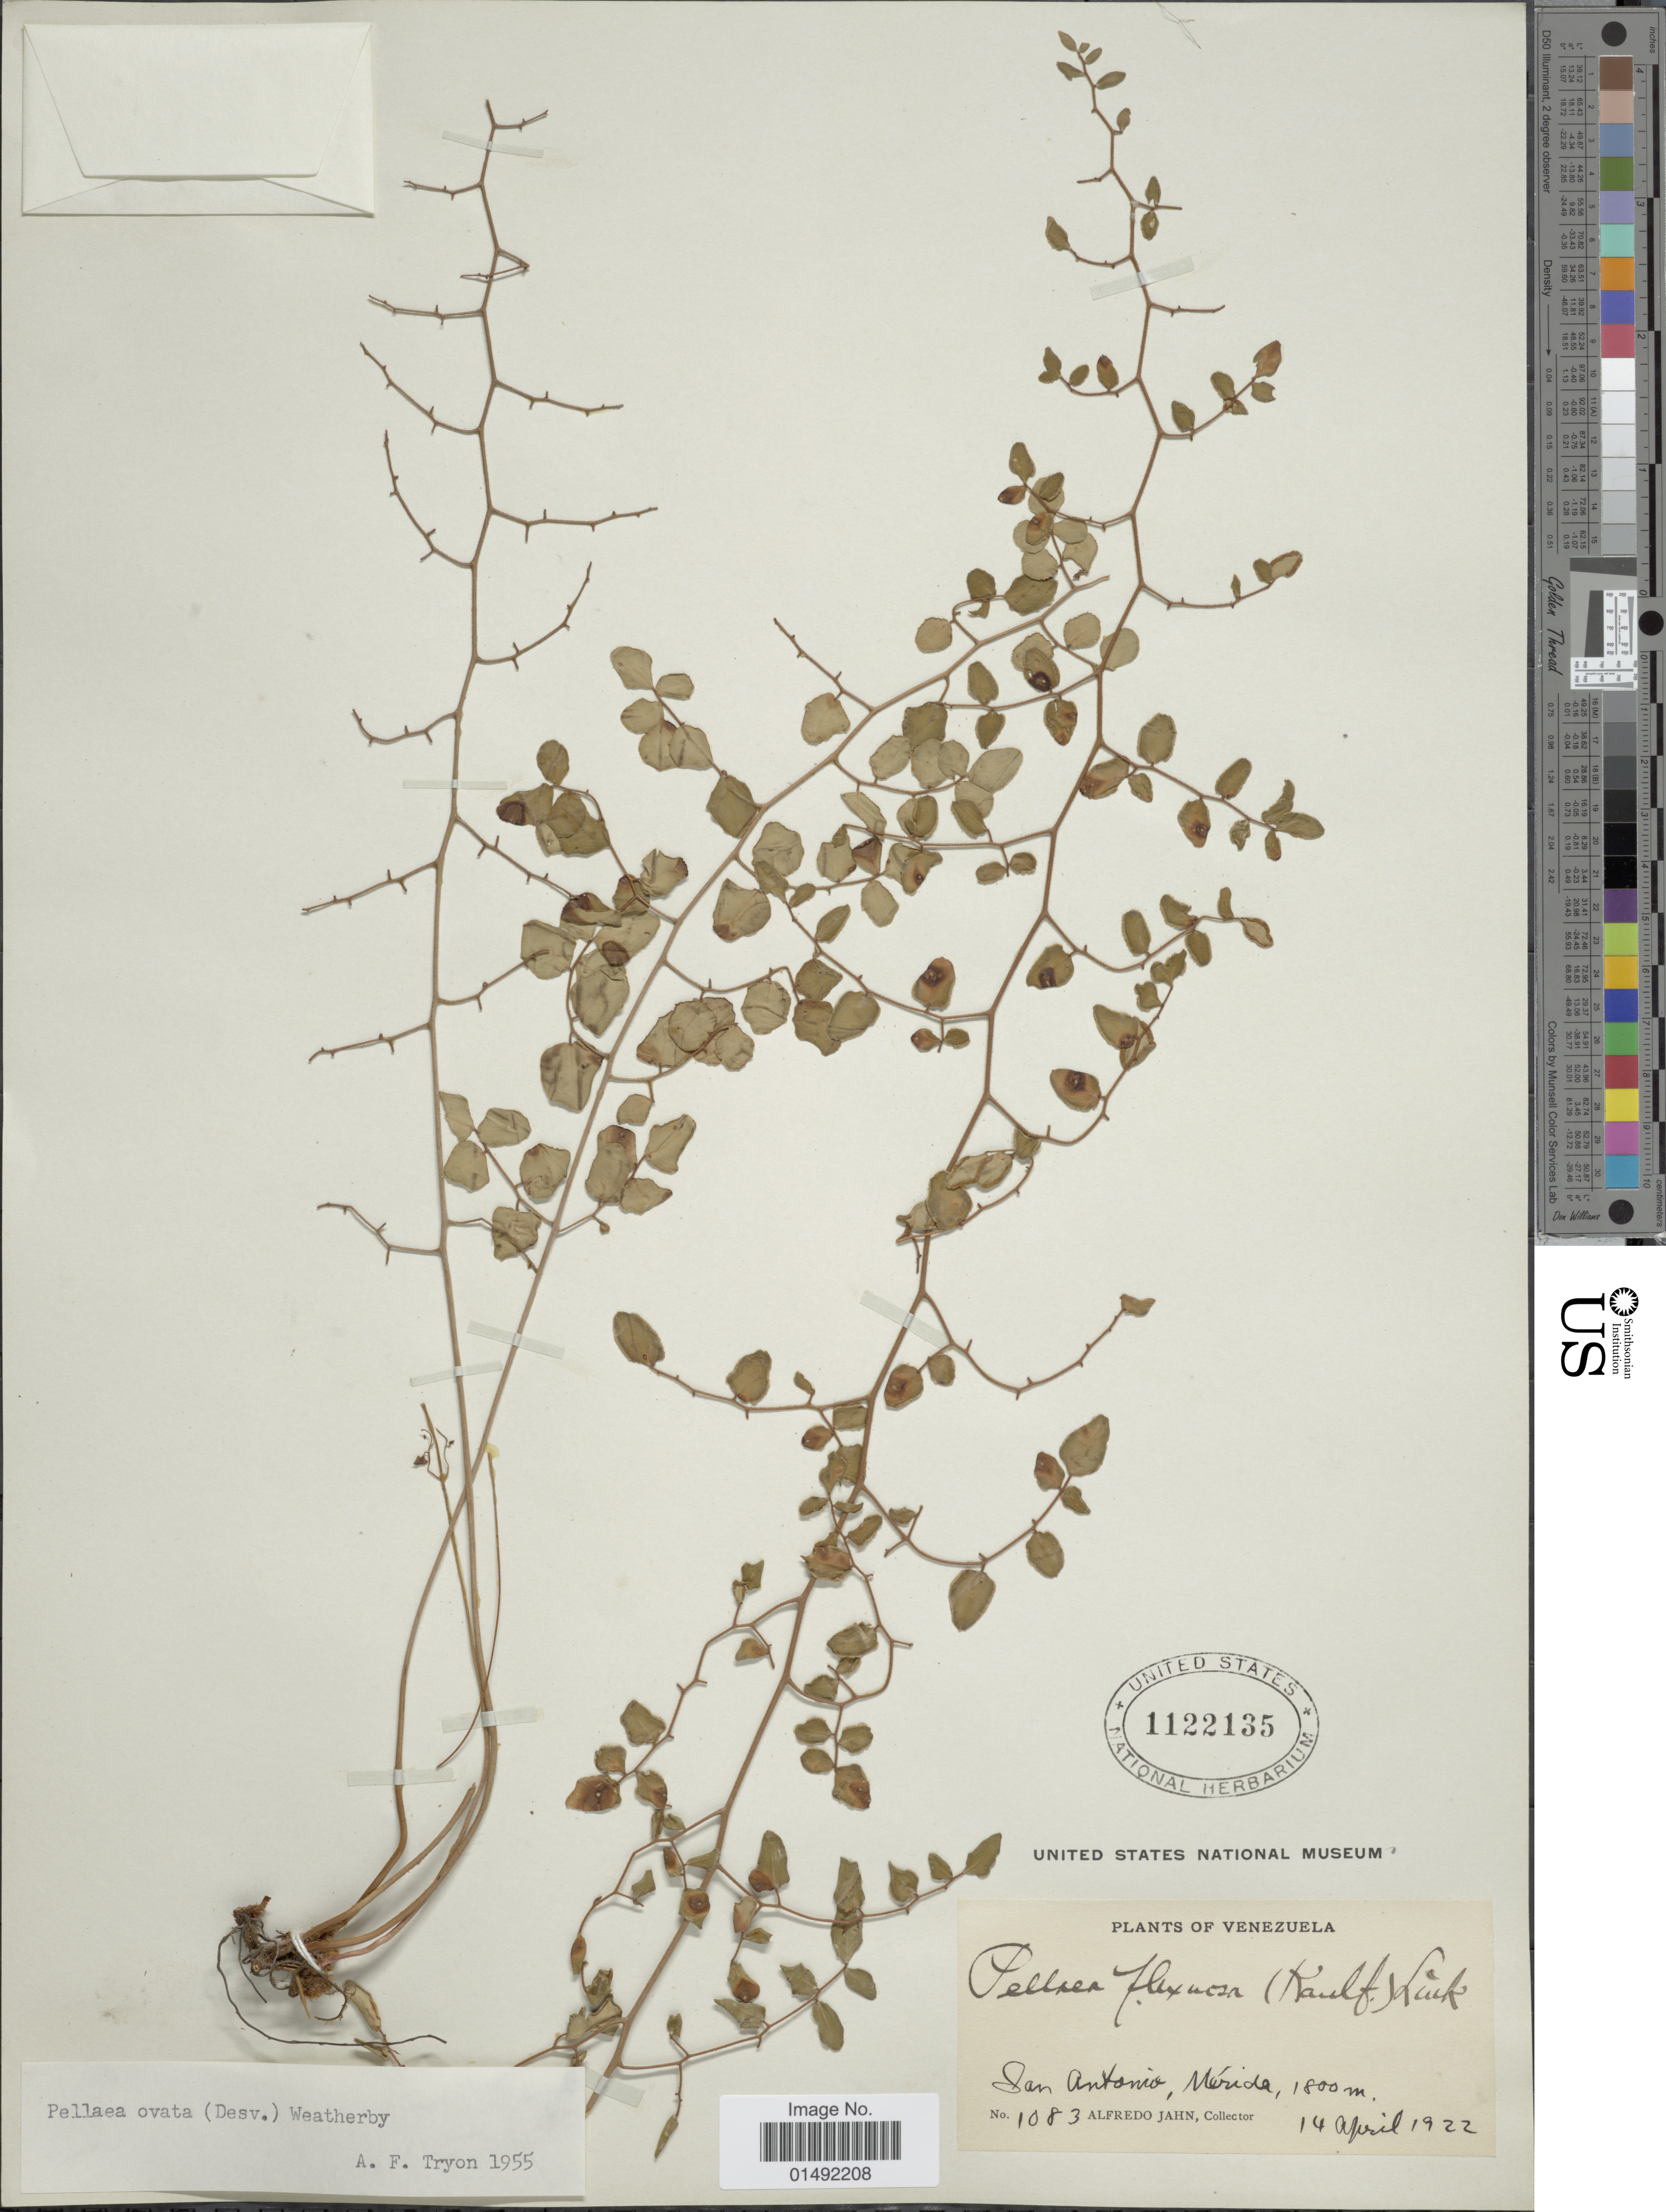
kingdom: Plantae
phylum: Tracheophyta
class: Polypodiopsida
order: Polypodiales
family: Pteridaceae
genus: Pellaea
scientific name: Pellaea ovata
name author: (Desv.) Weath.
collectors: A. Jahn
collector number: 1083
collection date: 1922-04-14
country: Venezuela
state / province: Mérida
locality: San Antonio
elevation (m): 1800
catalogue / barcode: US 1122135